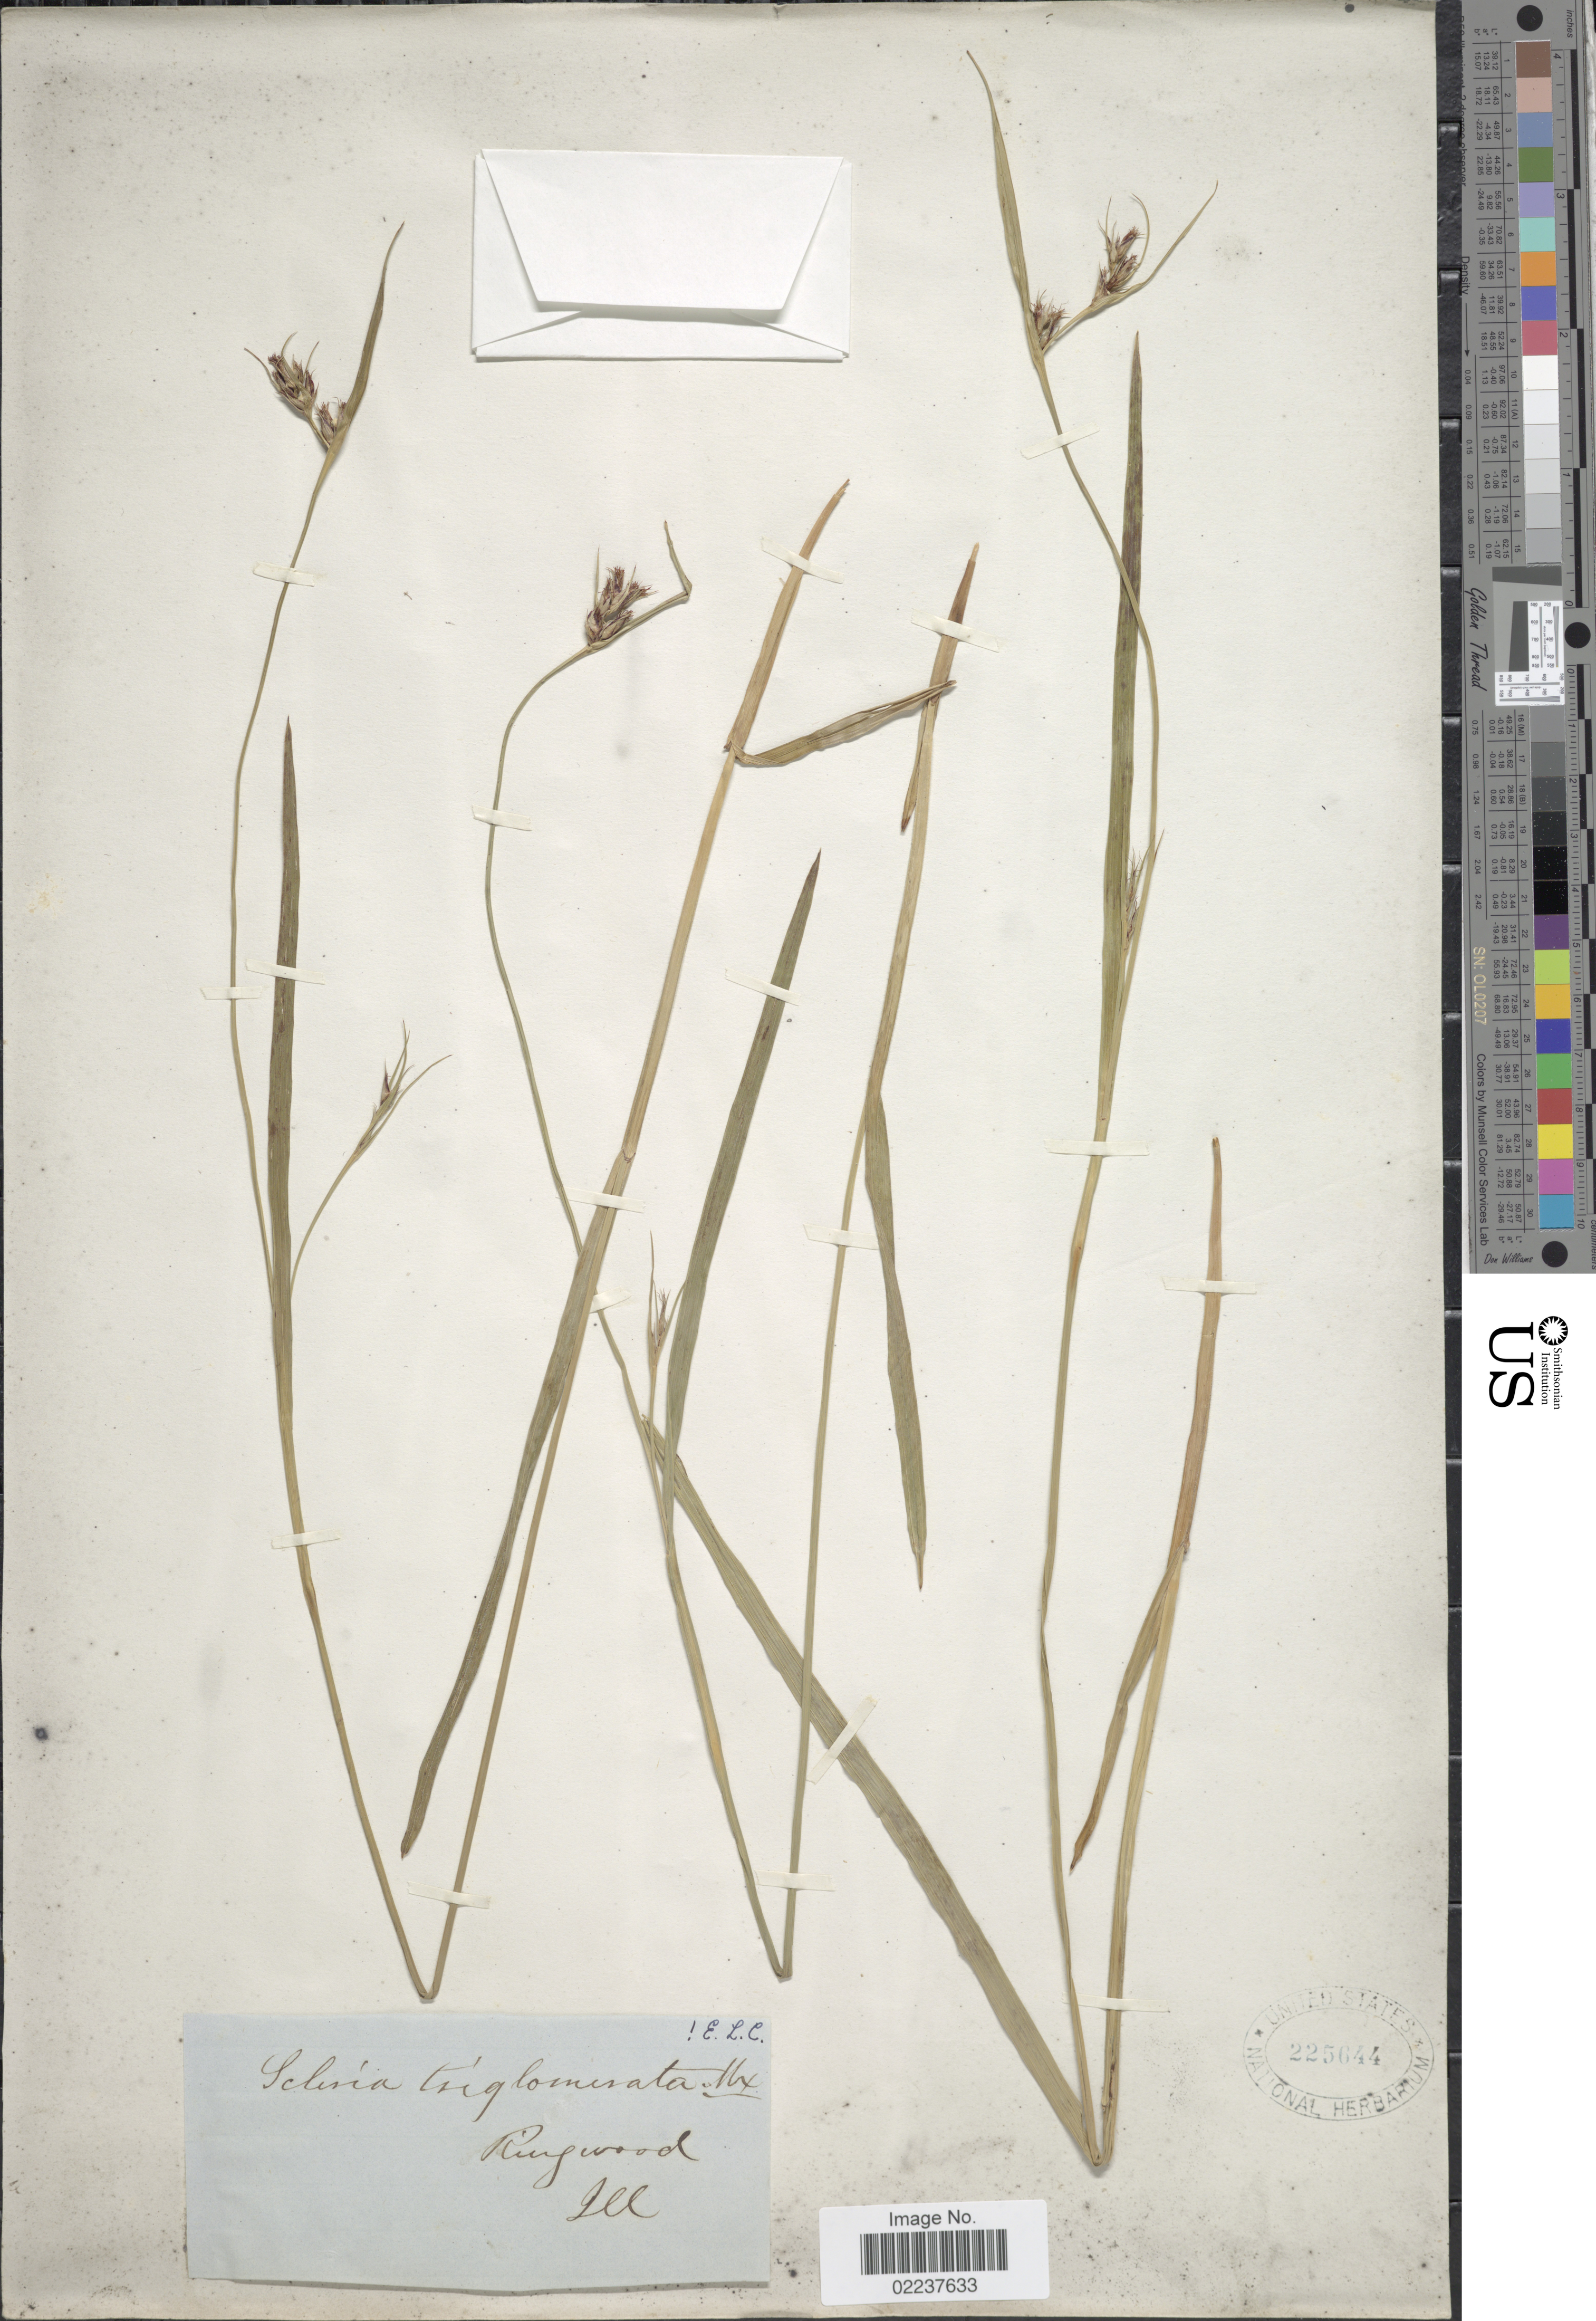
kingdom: Plantae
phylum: Tracheophyta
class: Liliopsida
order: Poales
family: Cyperaceae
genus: Scleria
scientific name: Scleria triglomerata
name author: Michx.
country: United States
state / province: Illinois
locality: Ringwood, Ill.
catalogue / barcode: US 225644